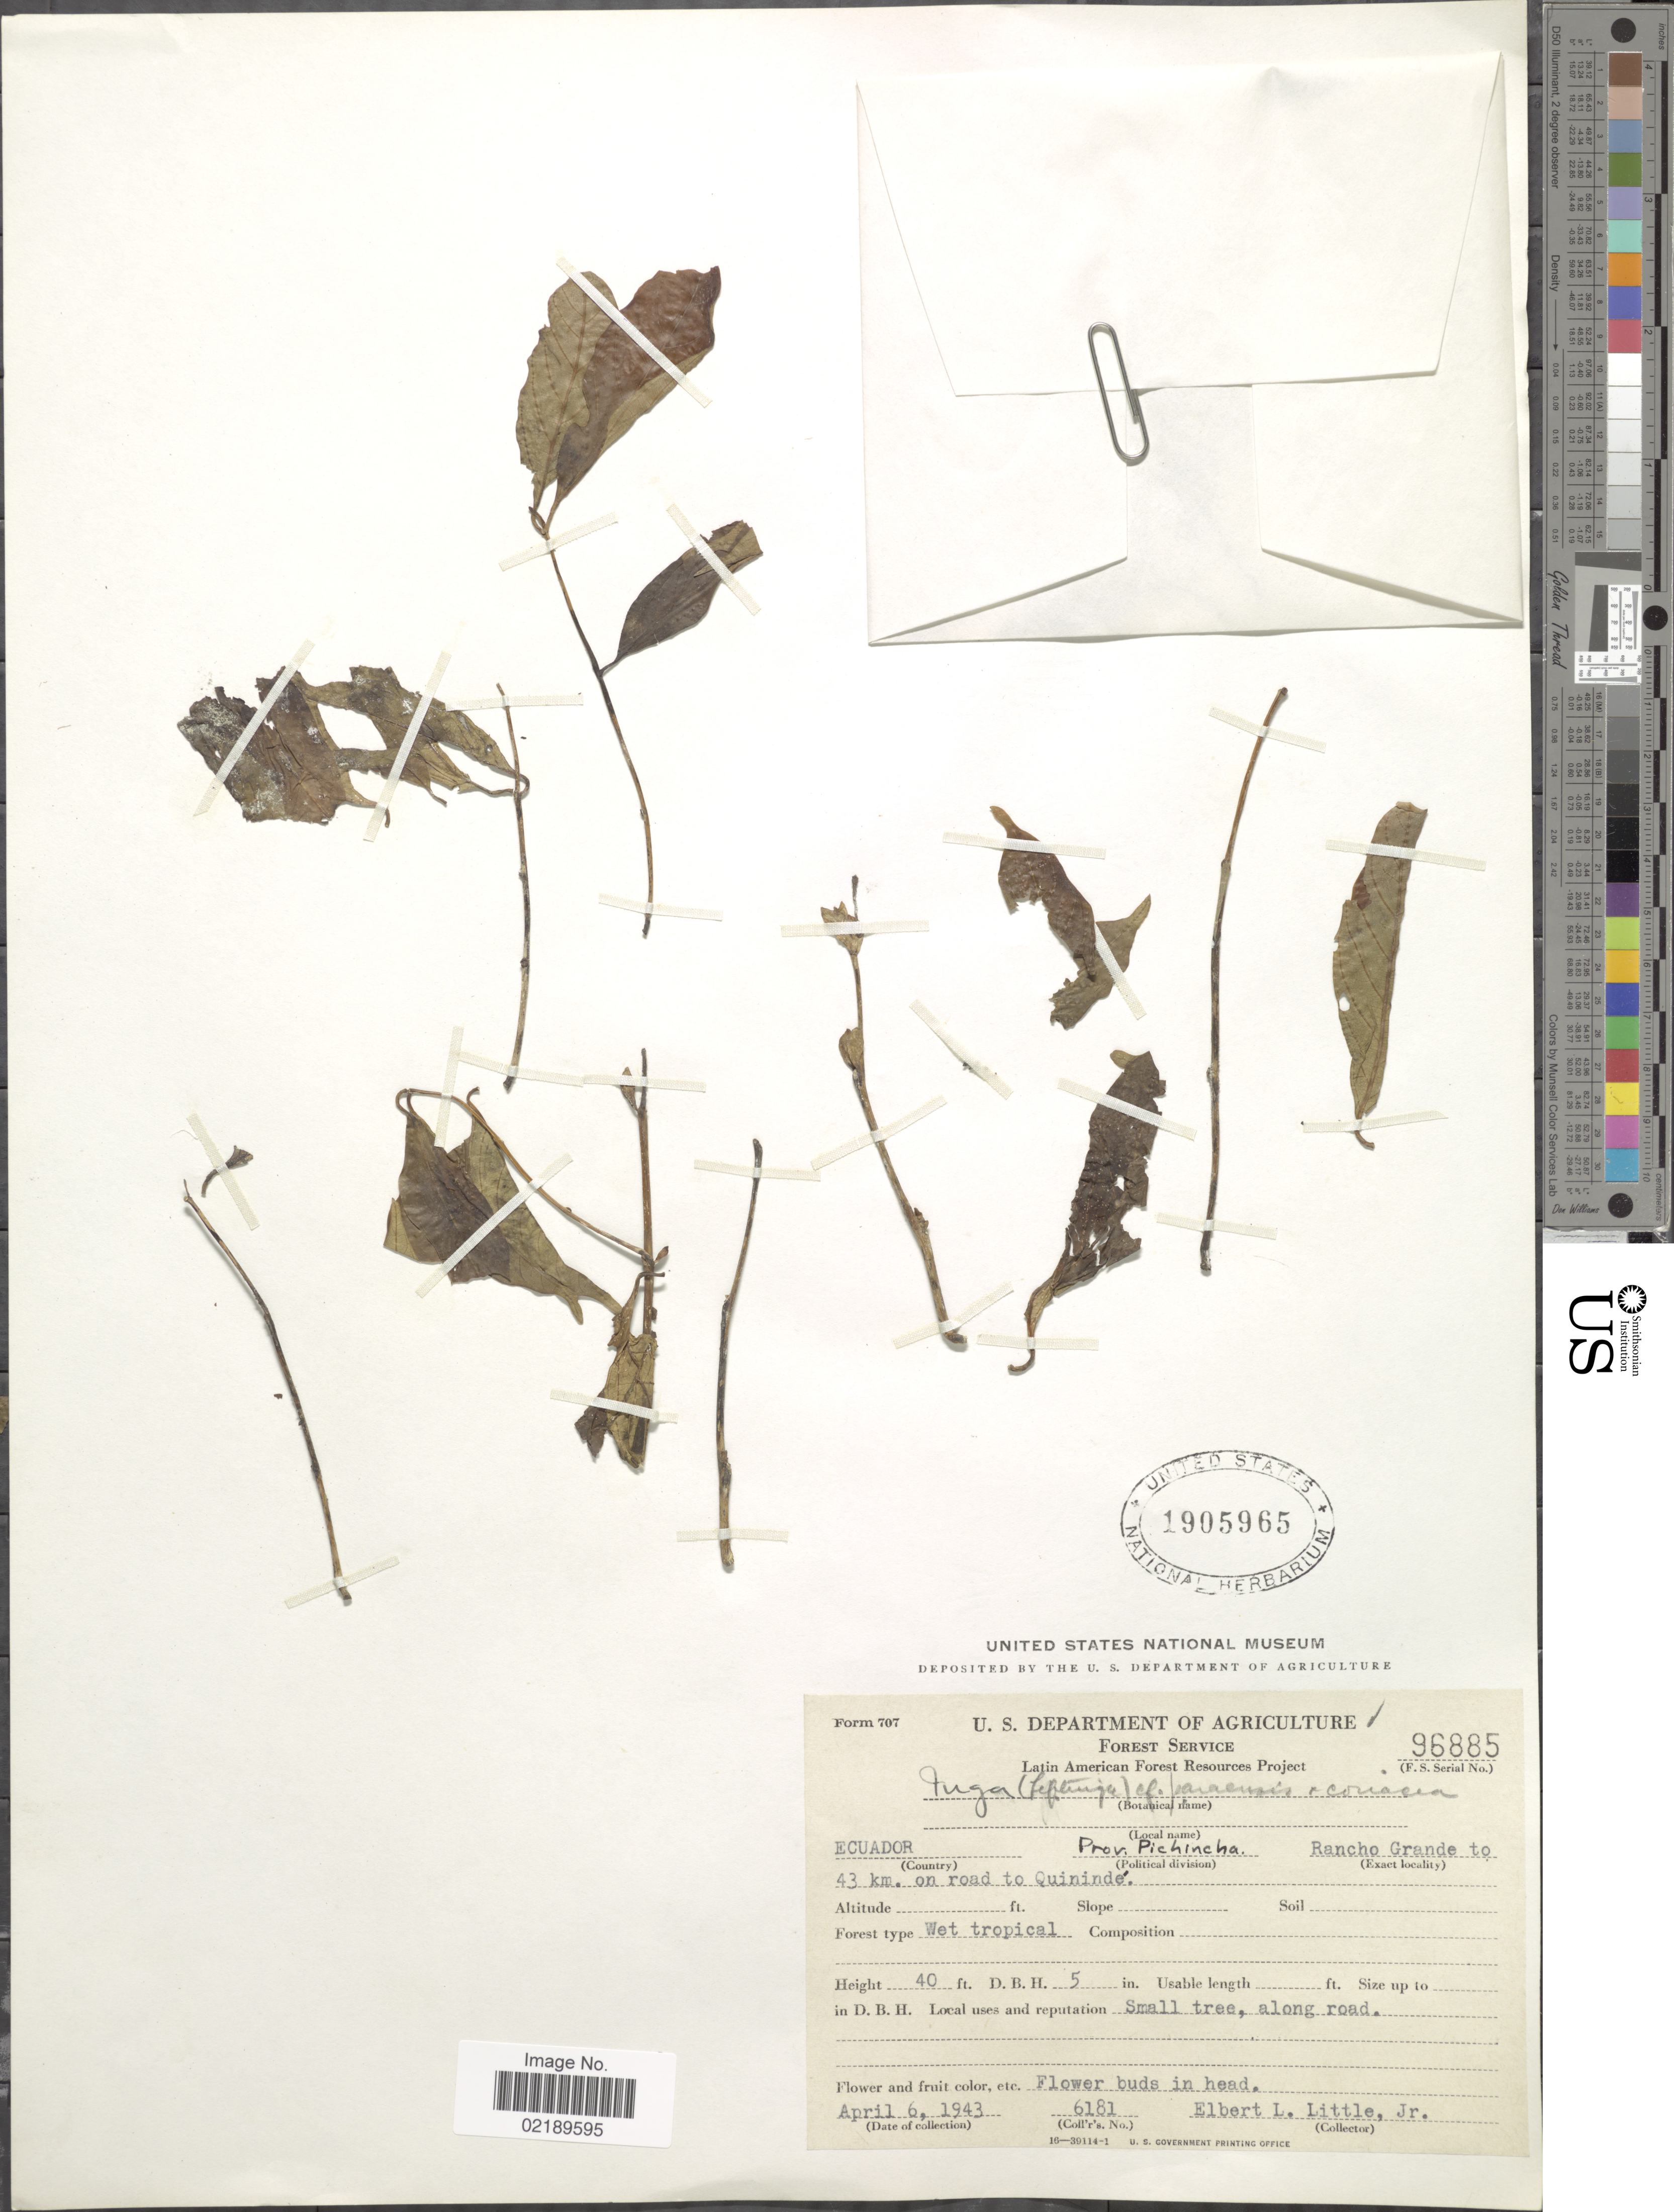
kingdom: Plantae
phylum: Tracheophyta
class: Magnoliopsida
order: Fabales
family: Fabaceae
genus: Inga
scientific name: Inga sertulifera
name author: DC.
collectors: E. L. Little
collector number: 6181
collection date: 1943-04-06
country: Ecuador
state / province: Pichincha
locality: Rancho Grande to 43 km. on road to Quininde.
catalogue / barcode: US 1905965